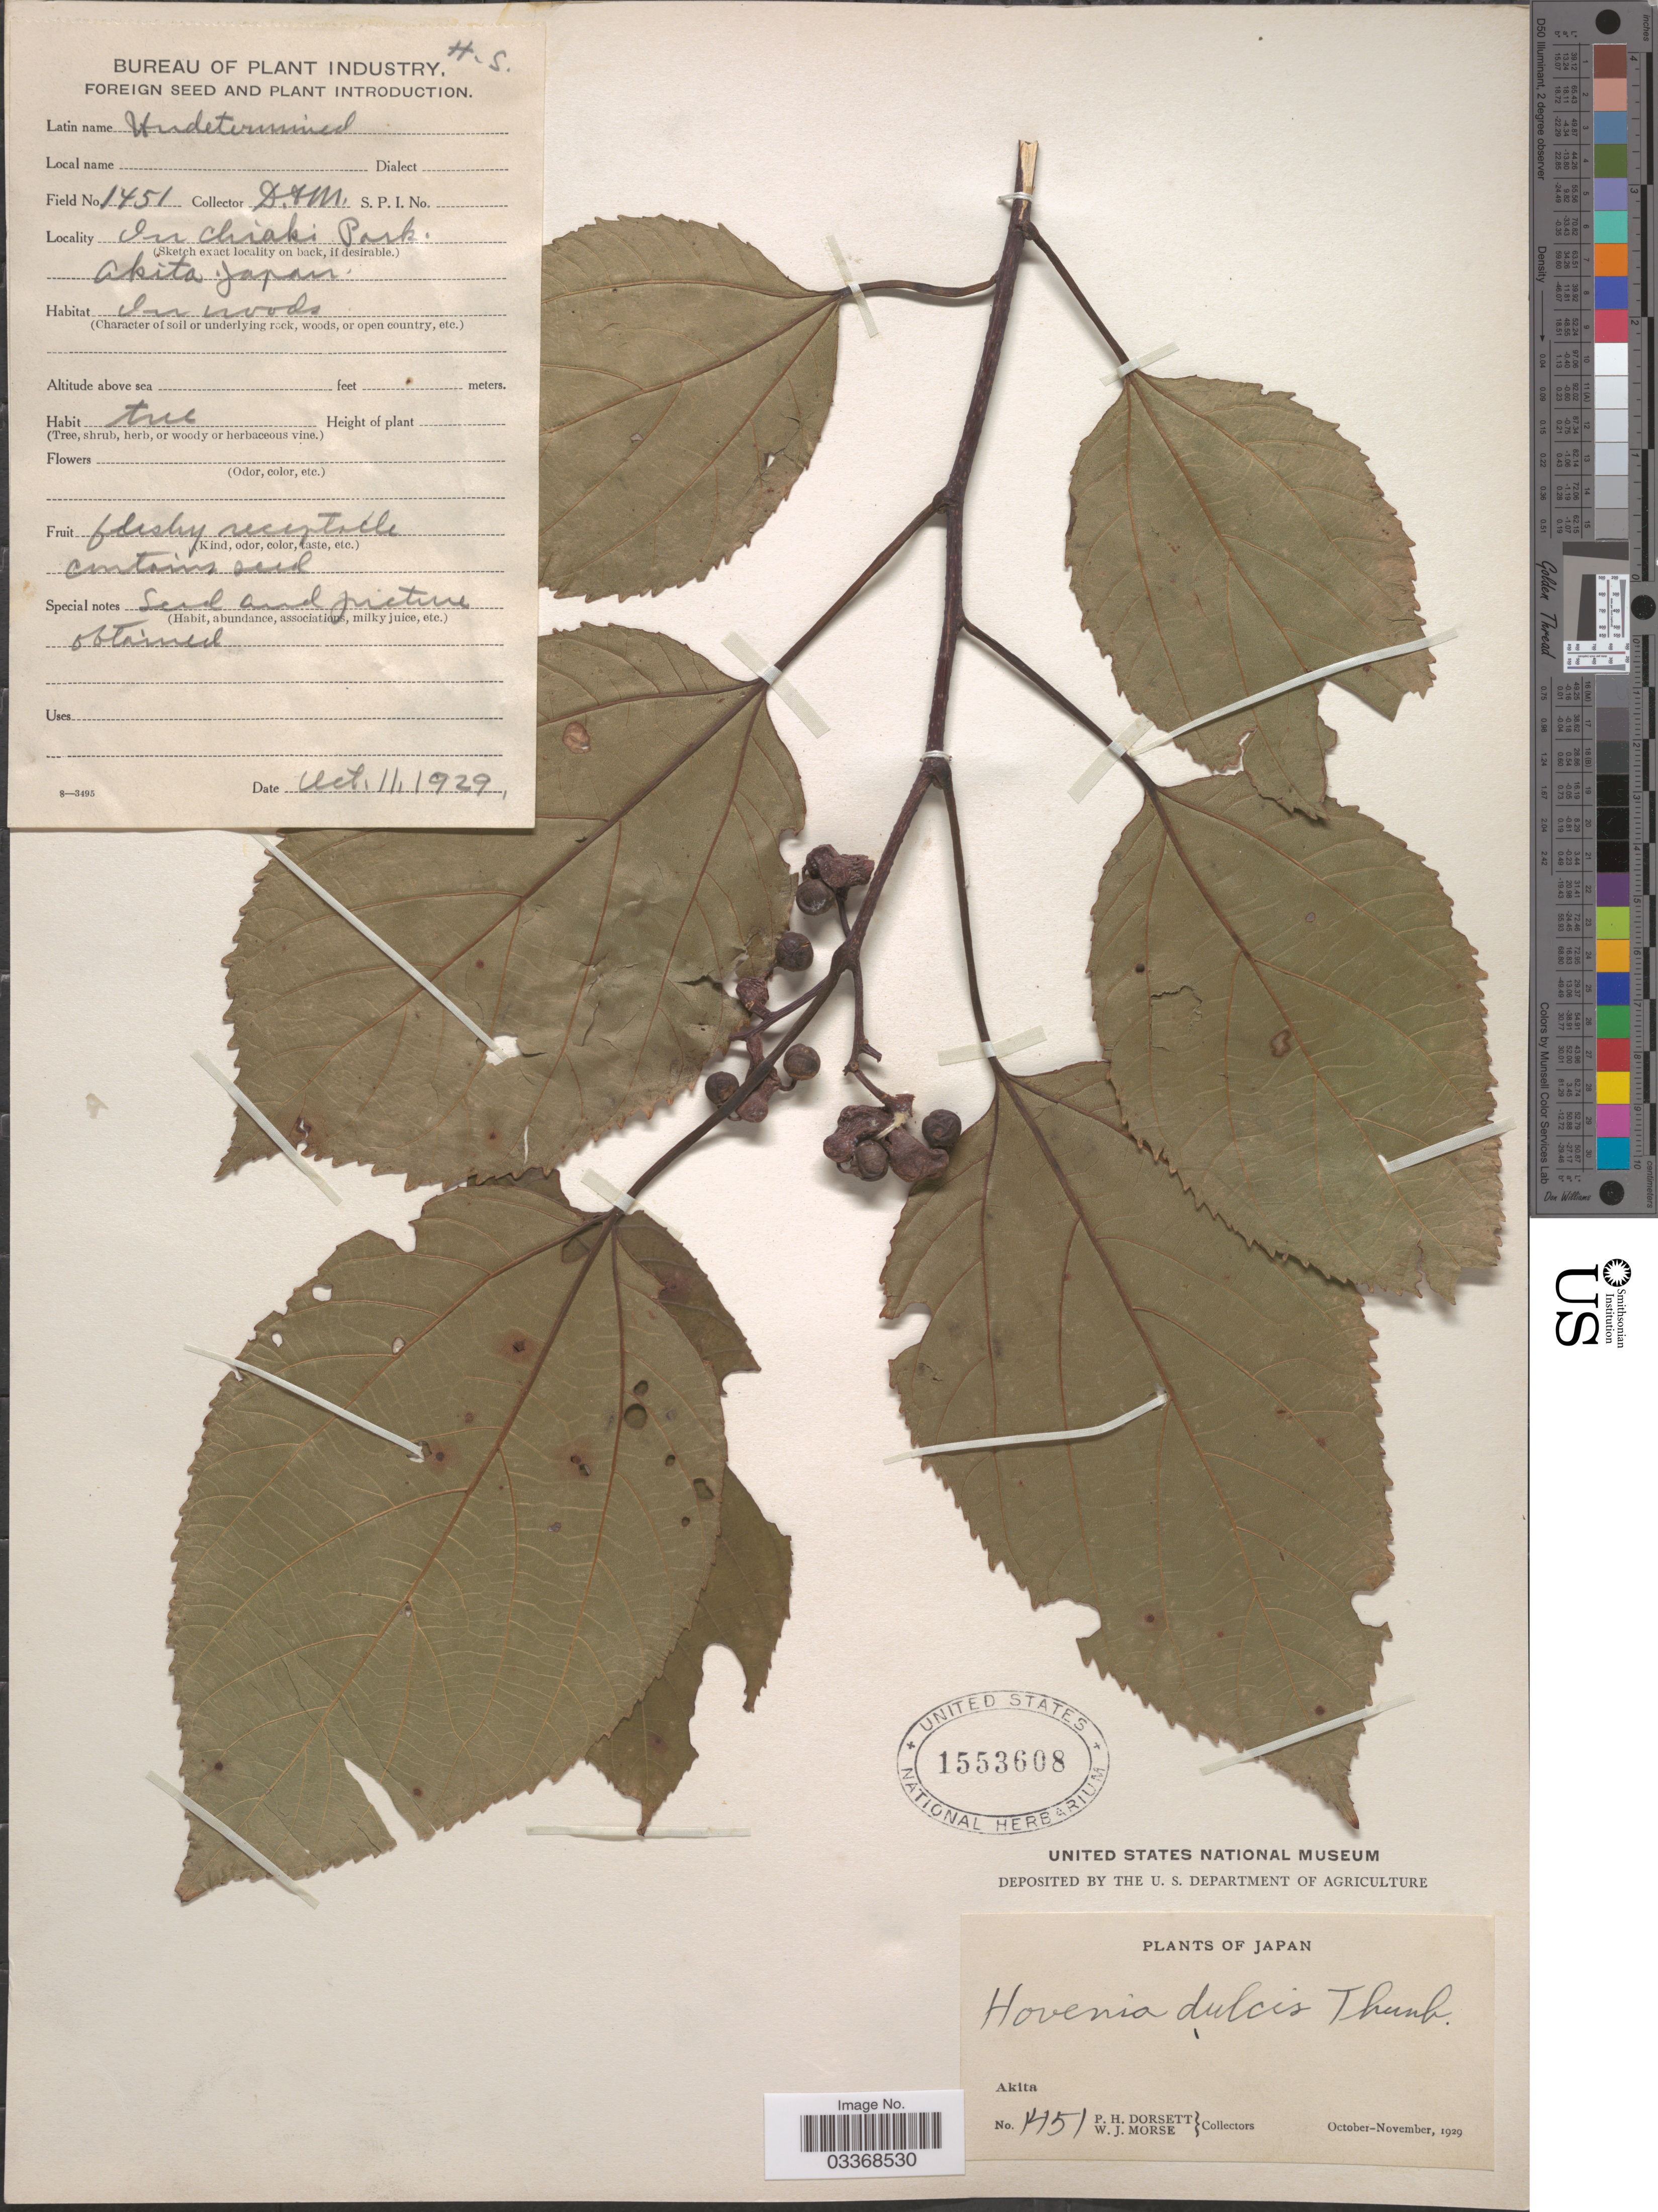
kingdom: Plantae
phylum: Tracheophyta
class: Magnoliopsida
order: Rosales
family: Rhamnaceae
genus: Hovenia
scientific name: Hovenia dulcis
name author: Thunb.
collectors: P. H. Dorsett & W. J. Morse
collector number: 1451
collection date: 1929-10-11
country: Japan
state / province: Akita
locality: In Chiaki Park.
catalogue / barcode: US 1553608